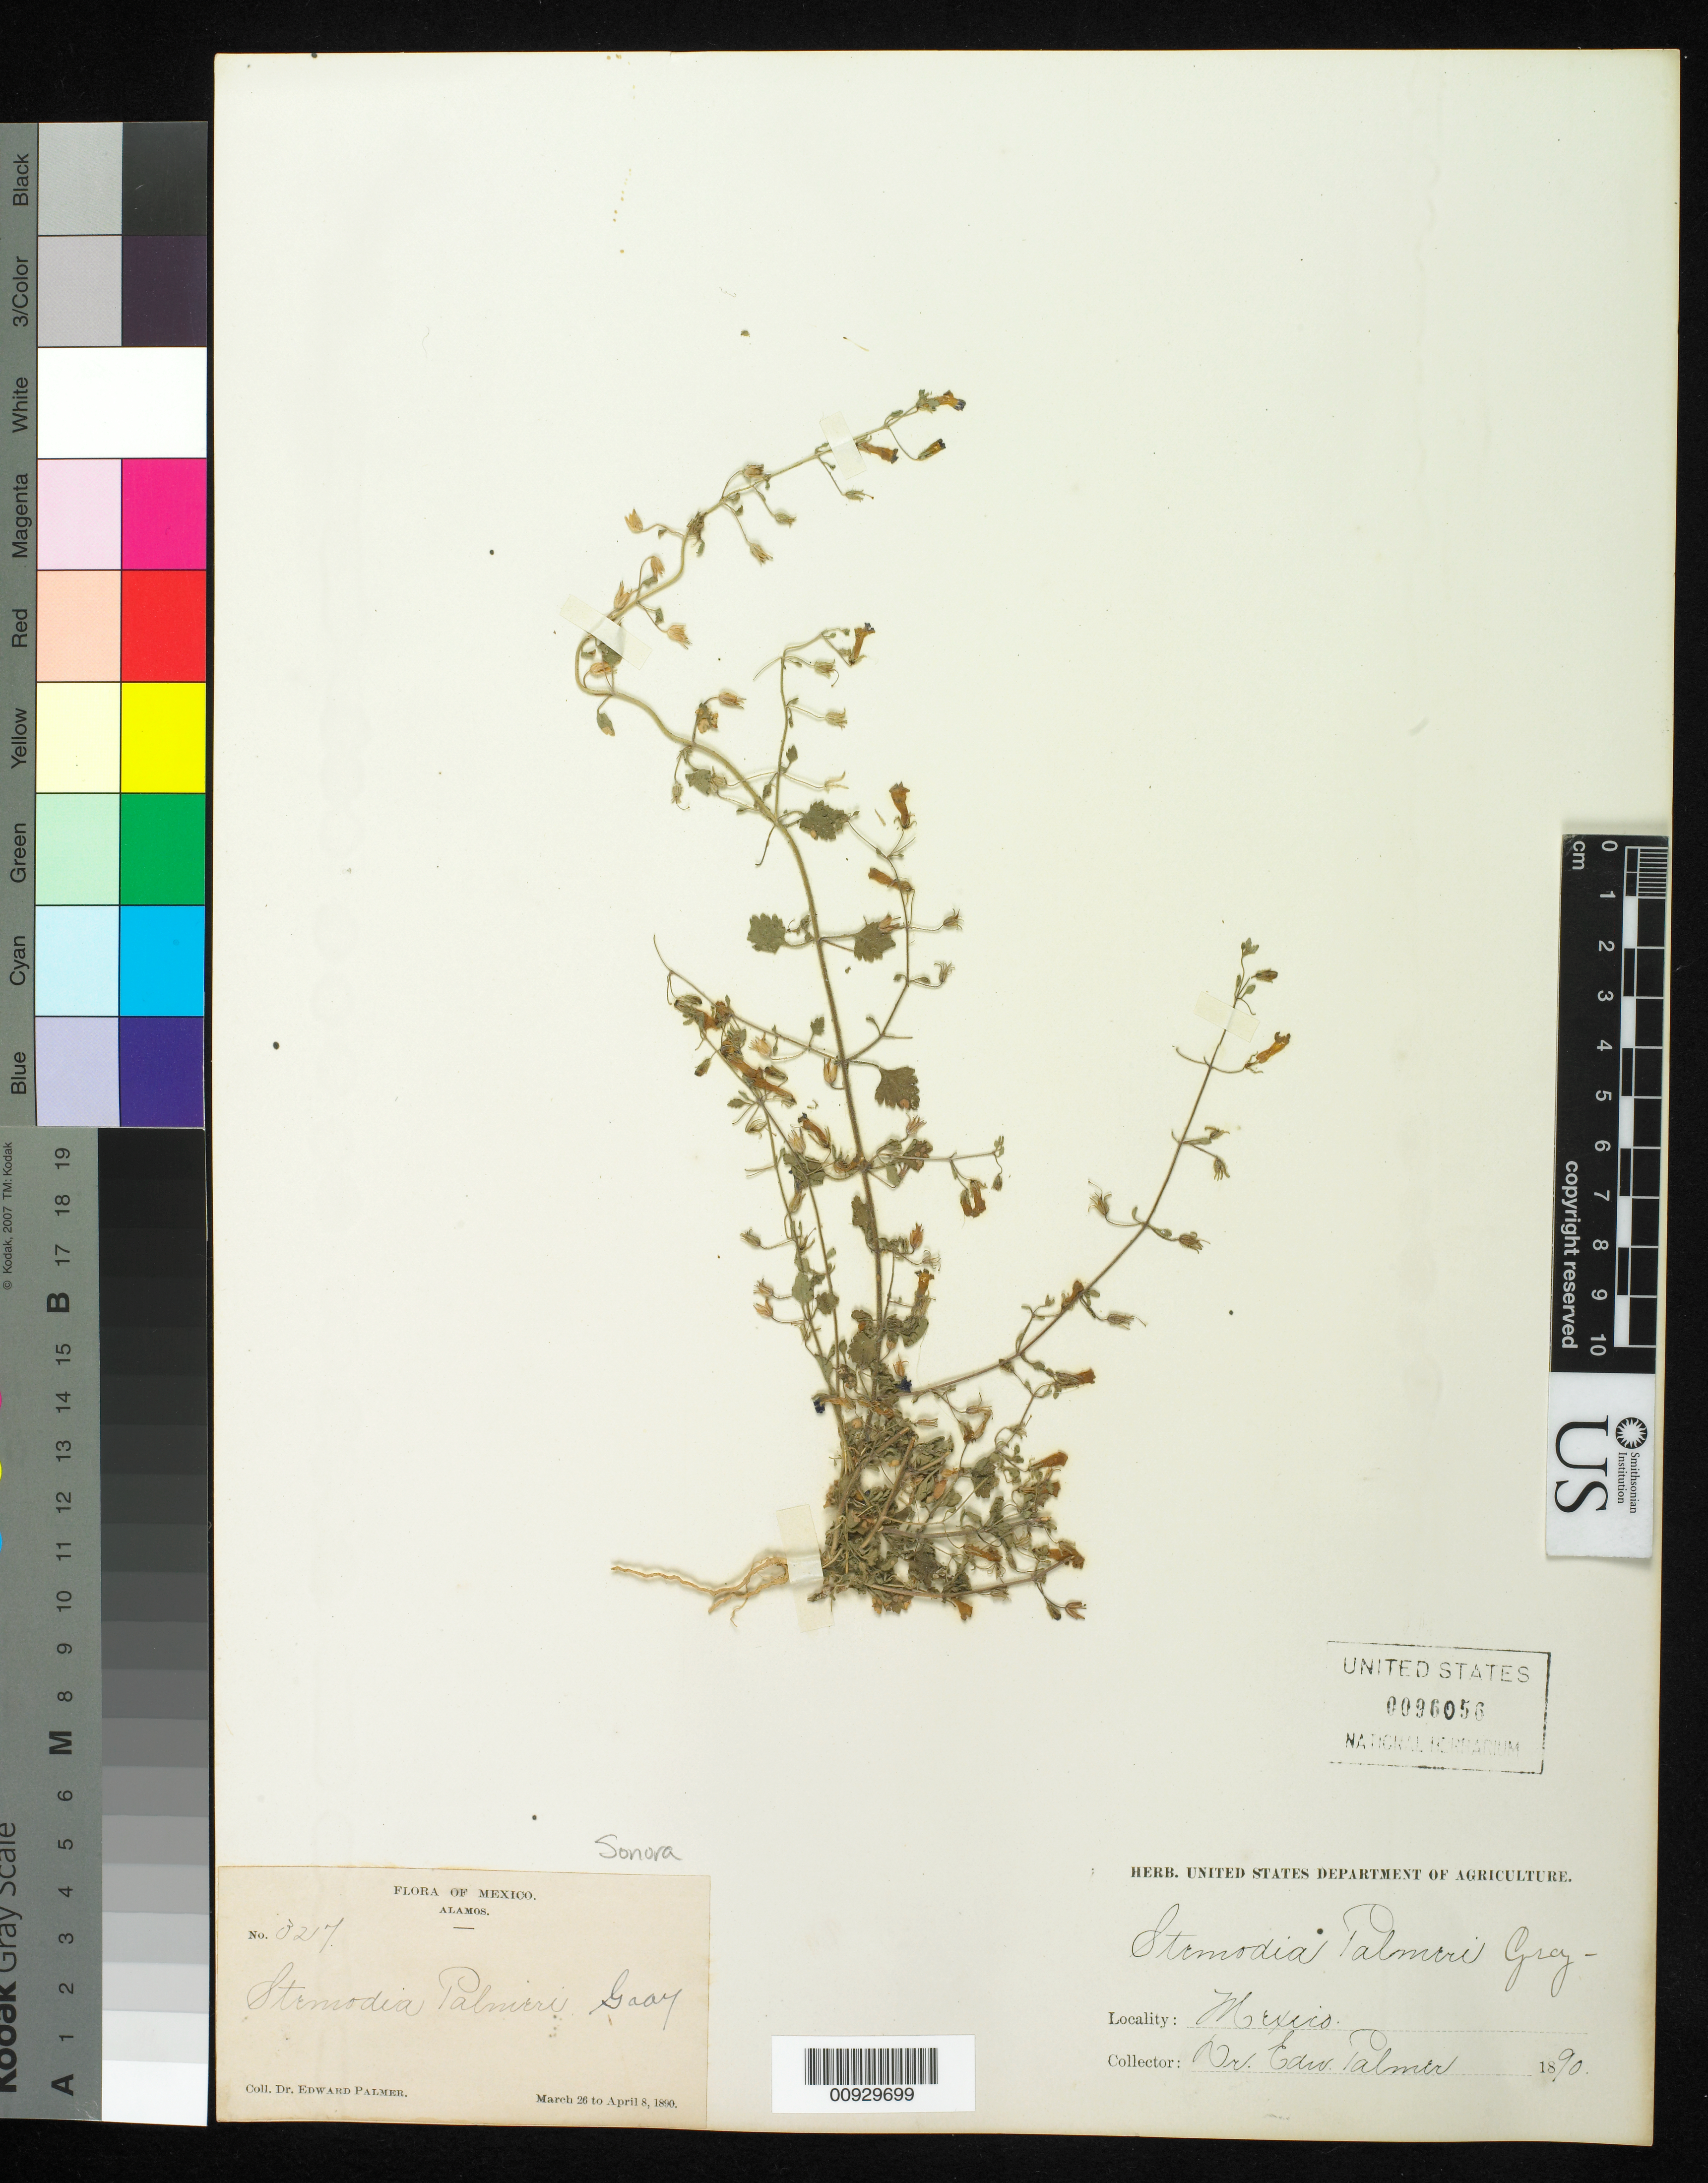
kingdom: Plantae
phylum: Tracheophyta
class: Magnoliopsida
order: Lamiales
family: Plantaginaceae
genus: Stemodia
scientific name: Stemodia palmeri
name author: A. Gray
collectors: E. Palmer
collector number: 3217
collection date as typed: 26 Mar 1890 to 08 Apr 1890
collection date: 1890-03-26/1890-04-08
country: Mexico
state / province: Sonora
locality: Alamos.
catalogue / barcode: US 96056